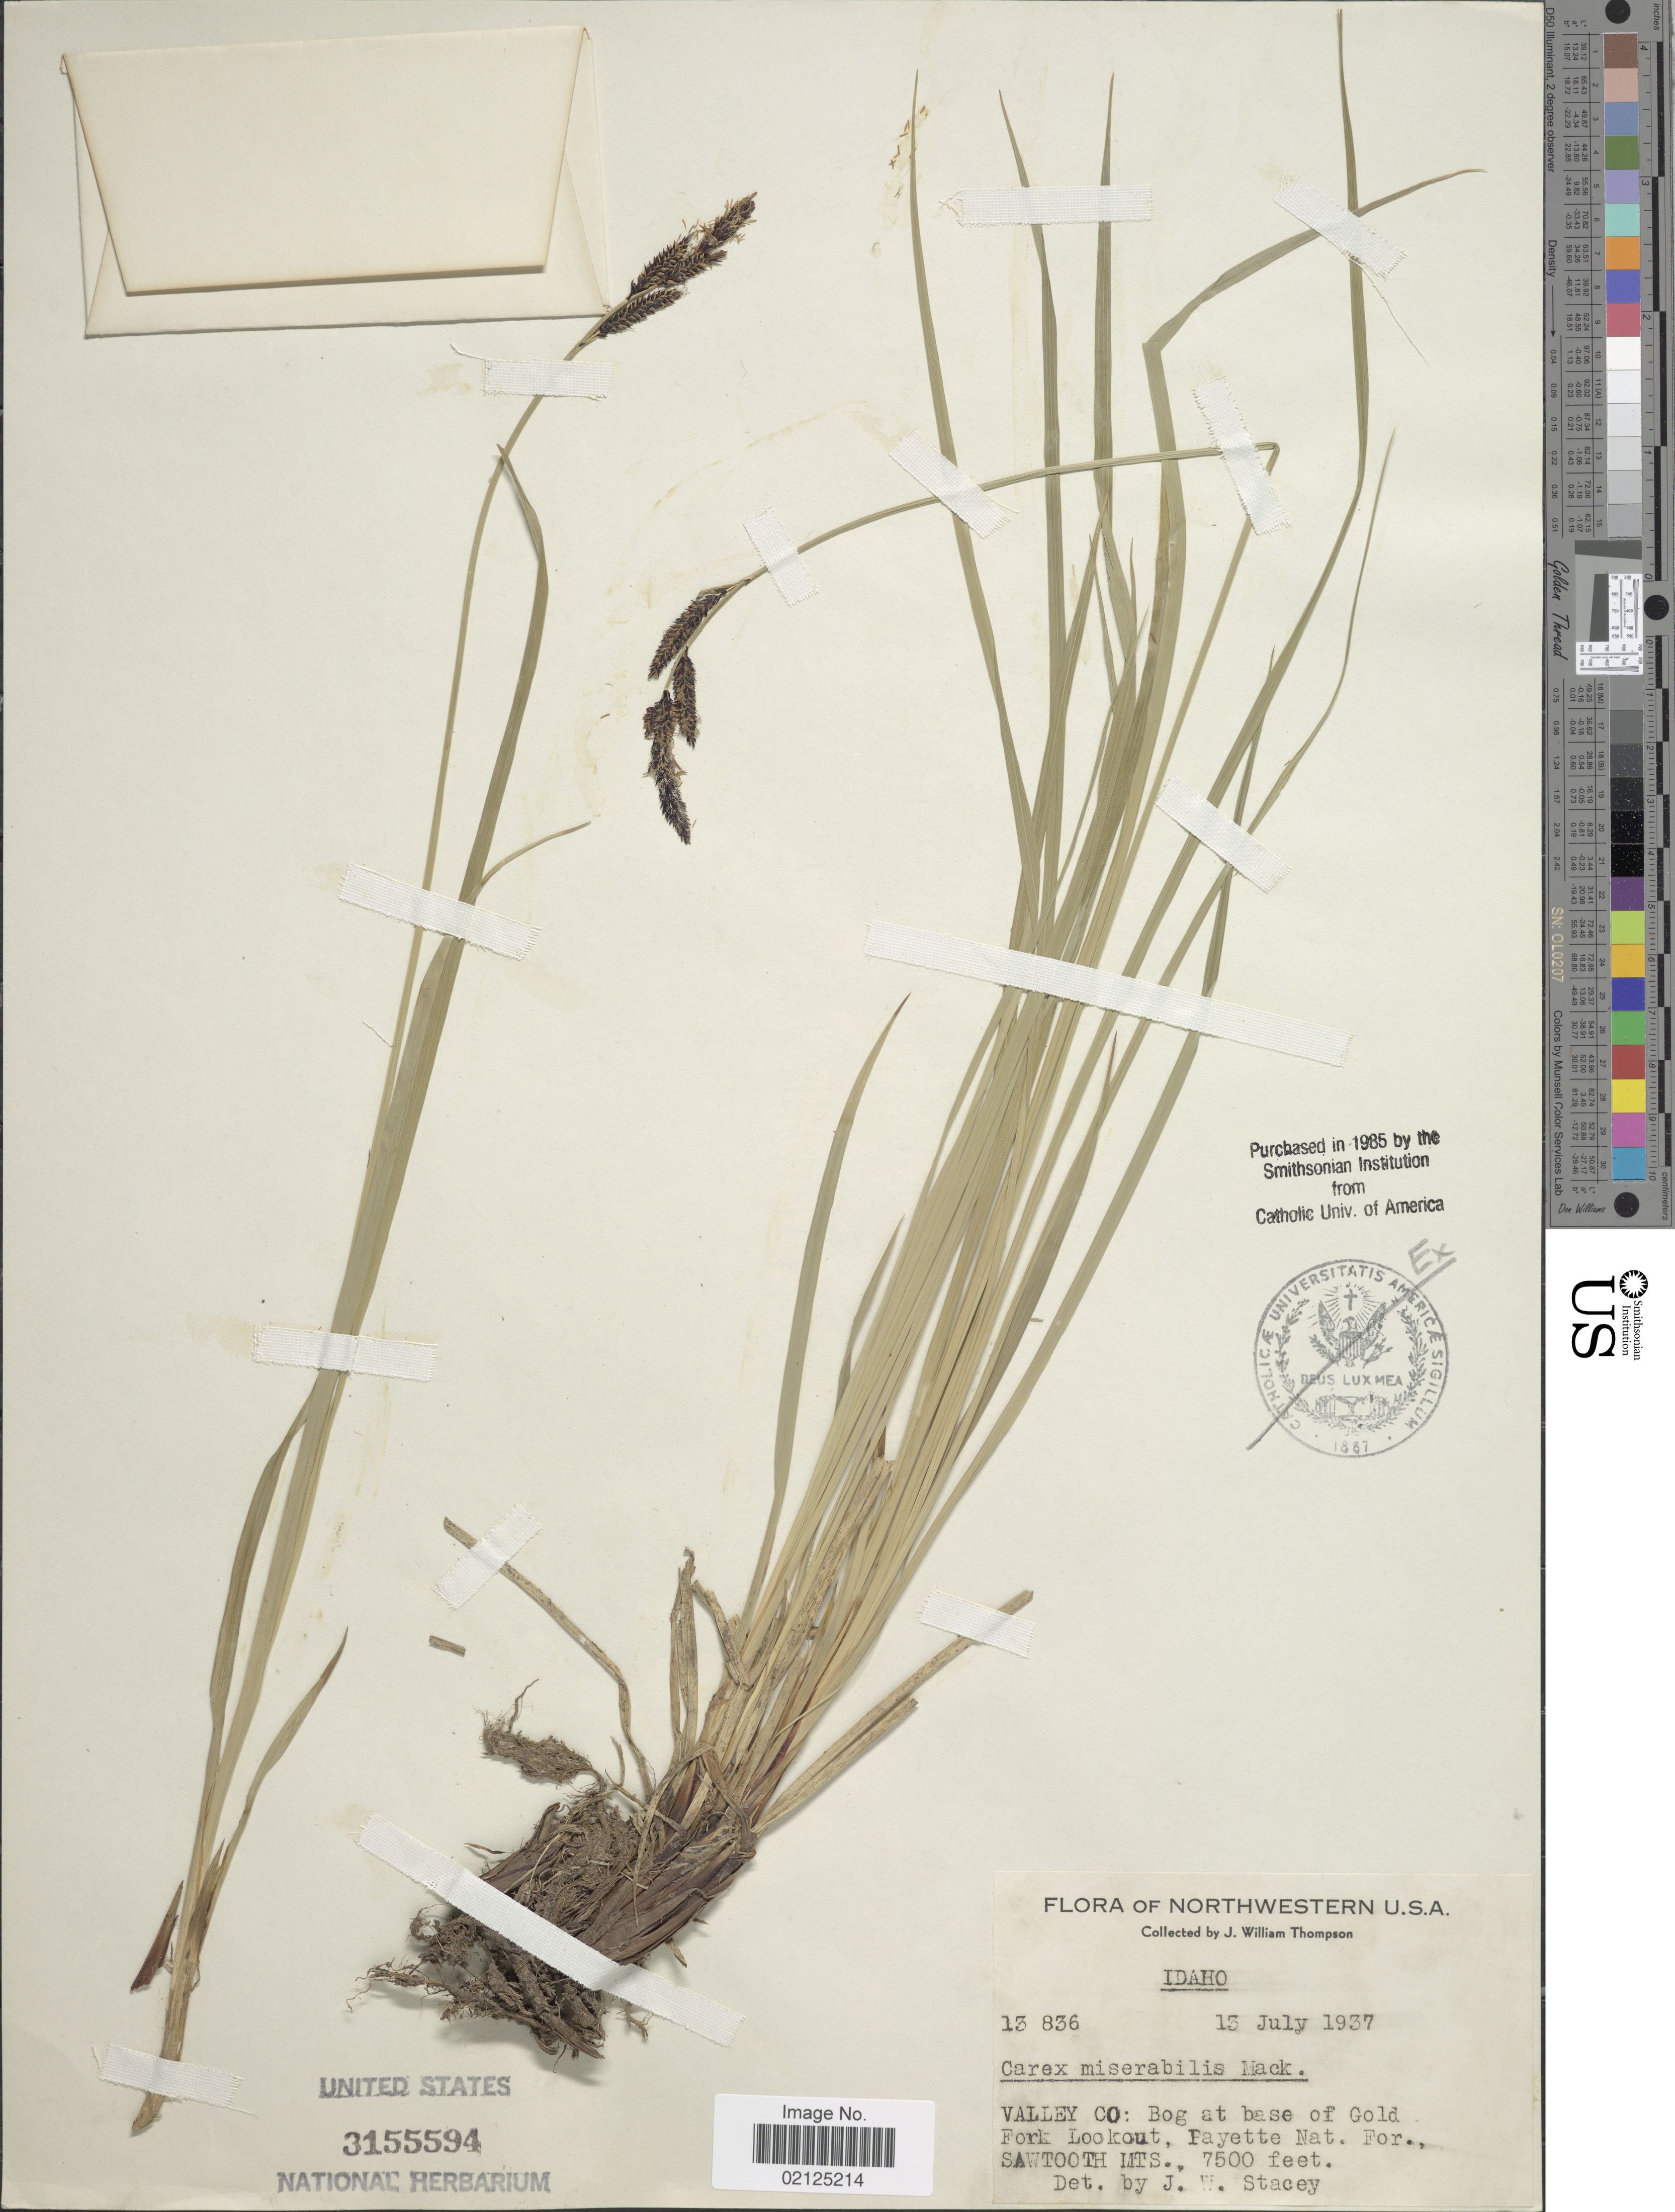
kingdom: Plantae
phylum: Tracheophyta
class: Liliopsida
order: Poales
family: Cyperaceae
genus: Carex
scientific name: Carex scopulorum var. prionophylla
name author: (Holm) L.A. Standl.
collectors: J. W. Thompson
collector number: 13836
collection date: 1937-07-13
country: United States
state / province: Idaho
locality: Valley Co: Bog at base of Gold Fork Lookout, Fayette Nat. For. Sawtooth Mts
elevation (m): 2286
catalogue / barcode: US 3155594